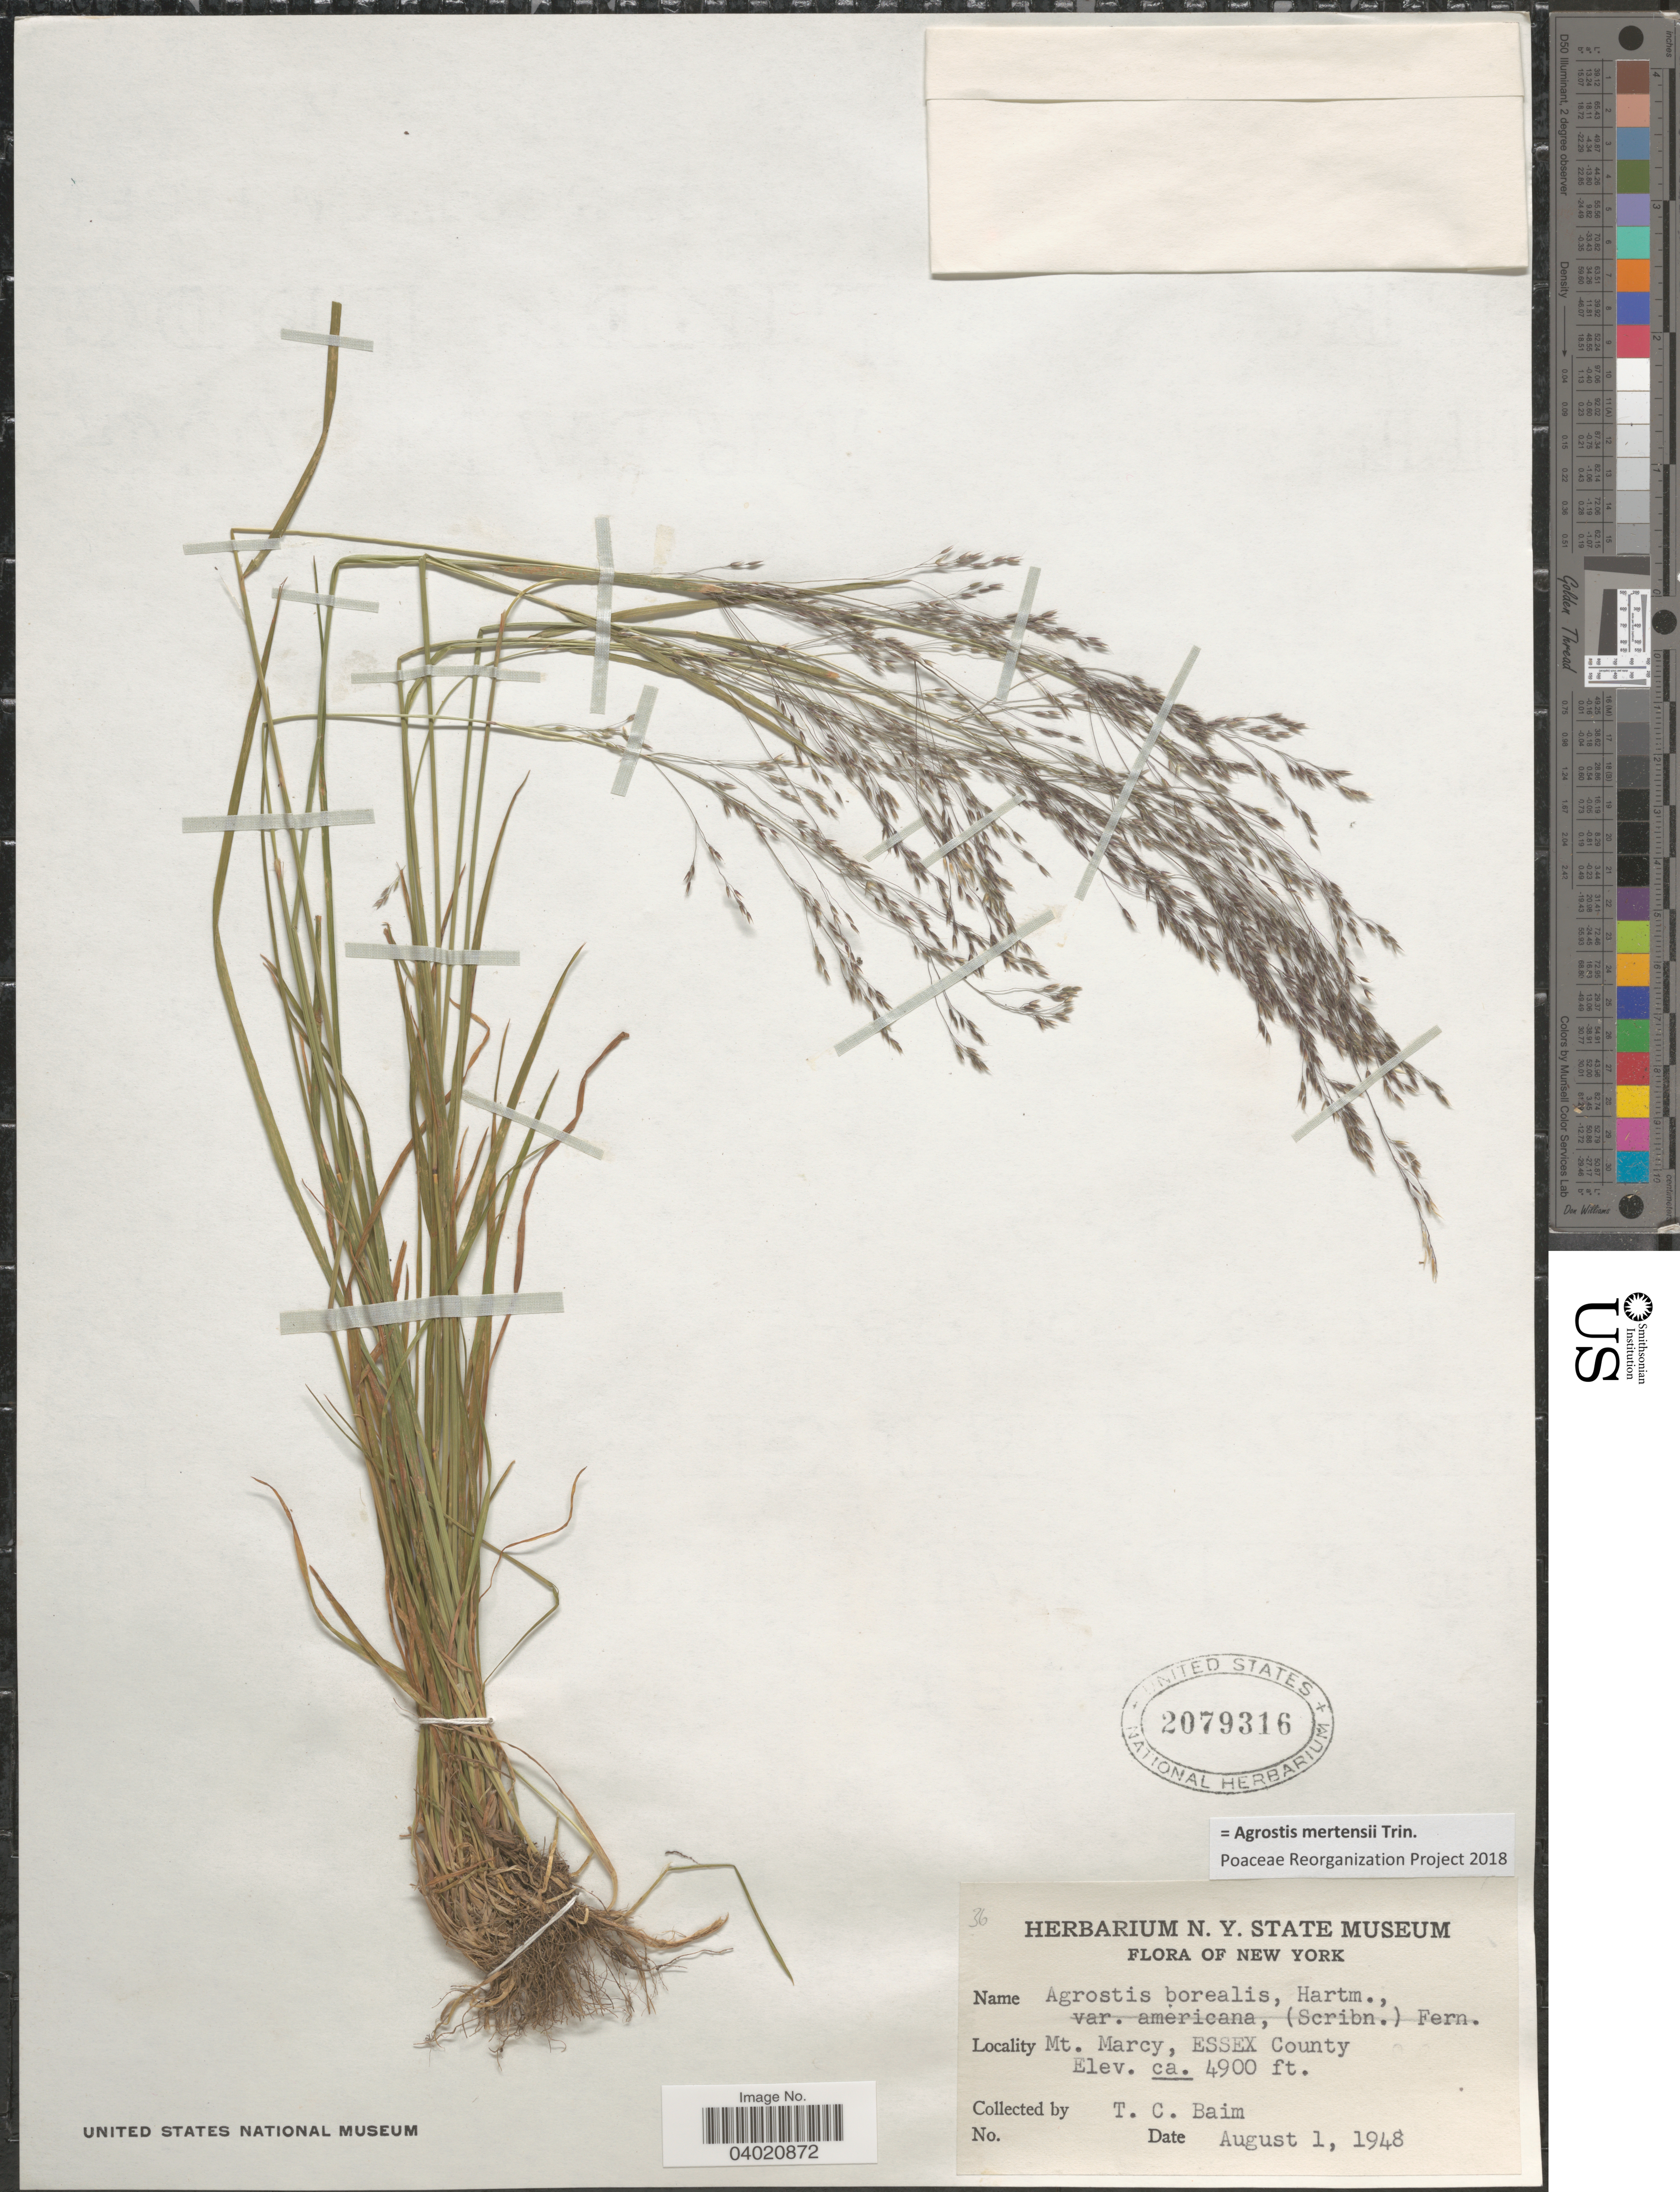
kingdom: Plantae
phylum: Tracheophyta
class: Liliopsida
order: Poales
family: Poaceae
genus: Agrostis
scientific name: Agrostis mertensii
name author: Trin.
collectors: T. Baim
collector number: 36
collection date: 1948-08-01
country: United States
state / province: New York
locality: Mt. Marcy, Essex County.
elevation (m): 1494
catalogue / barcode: US 2079316